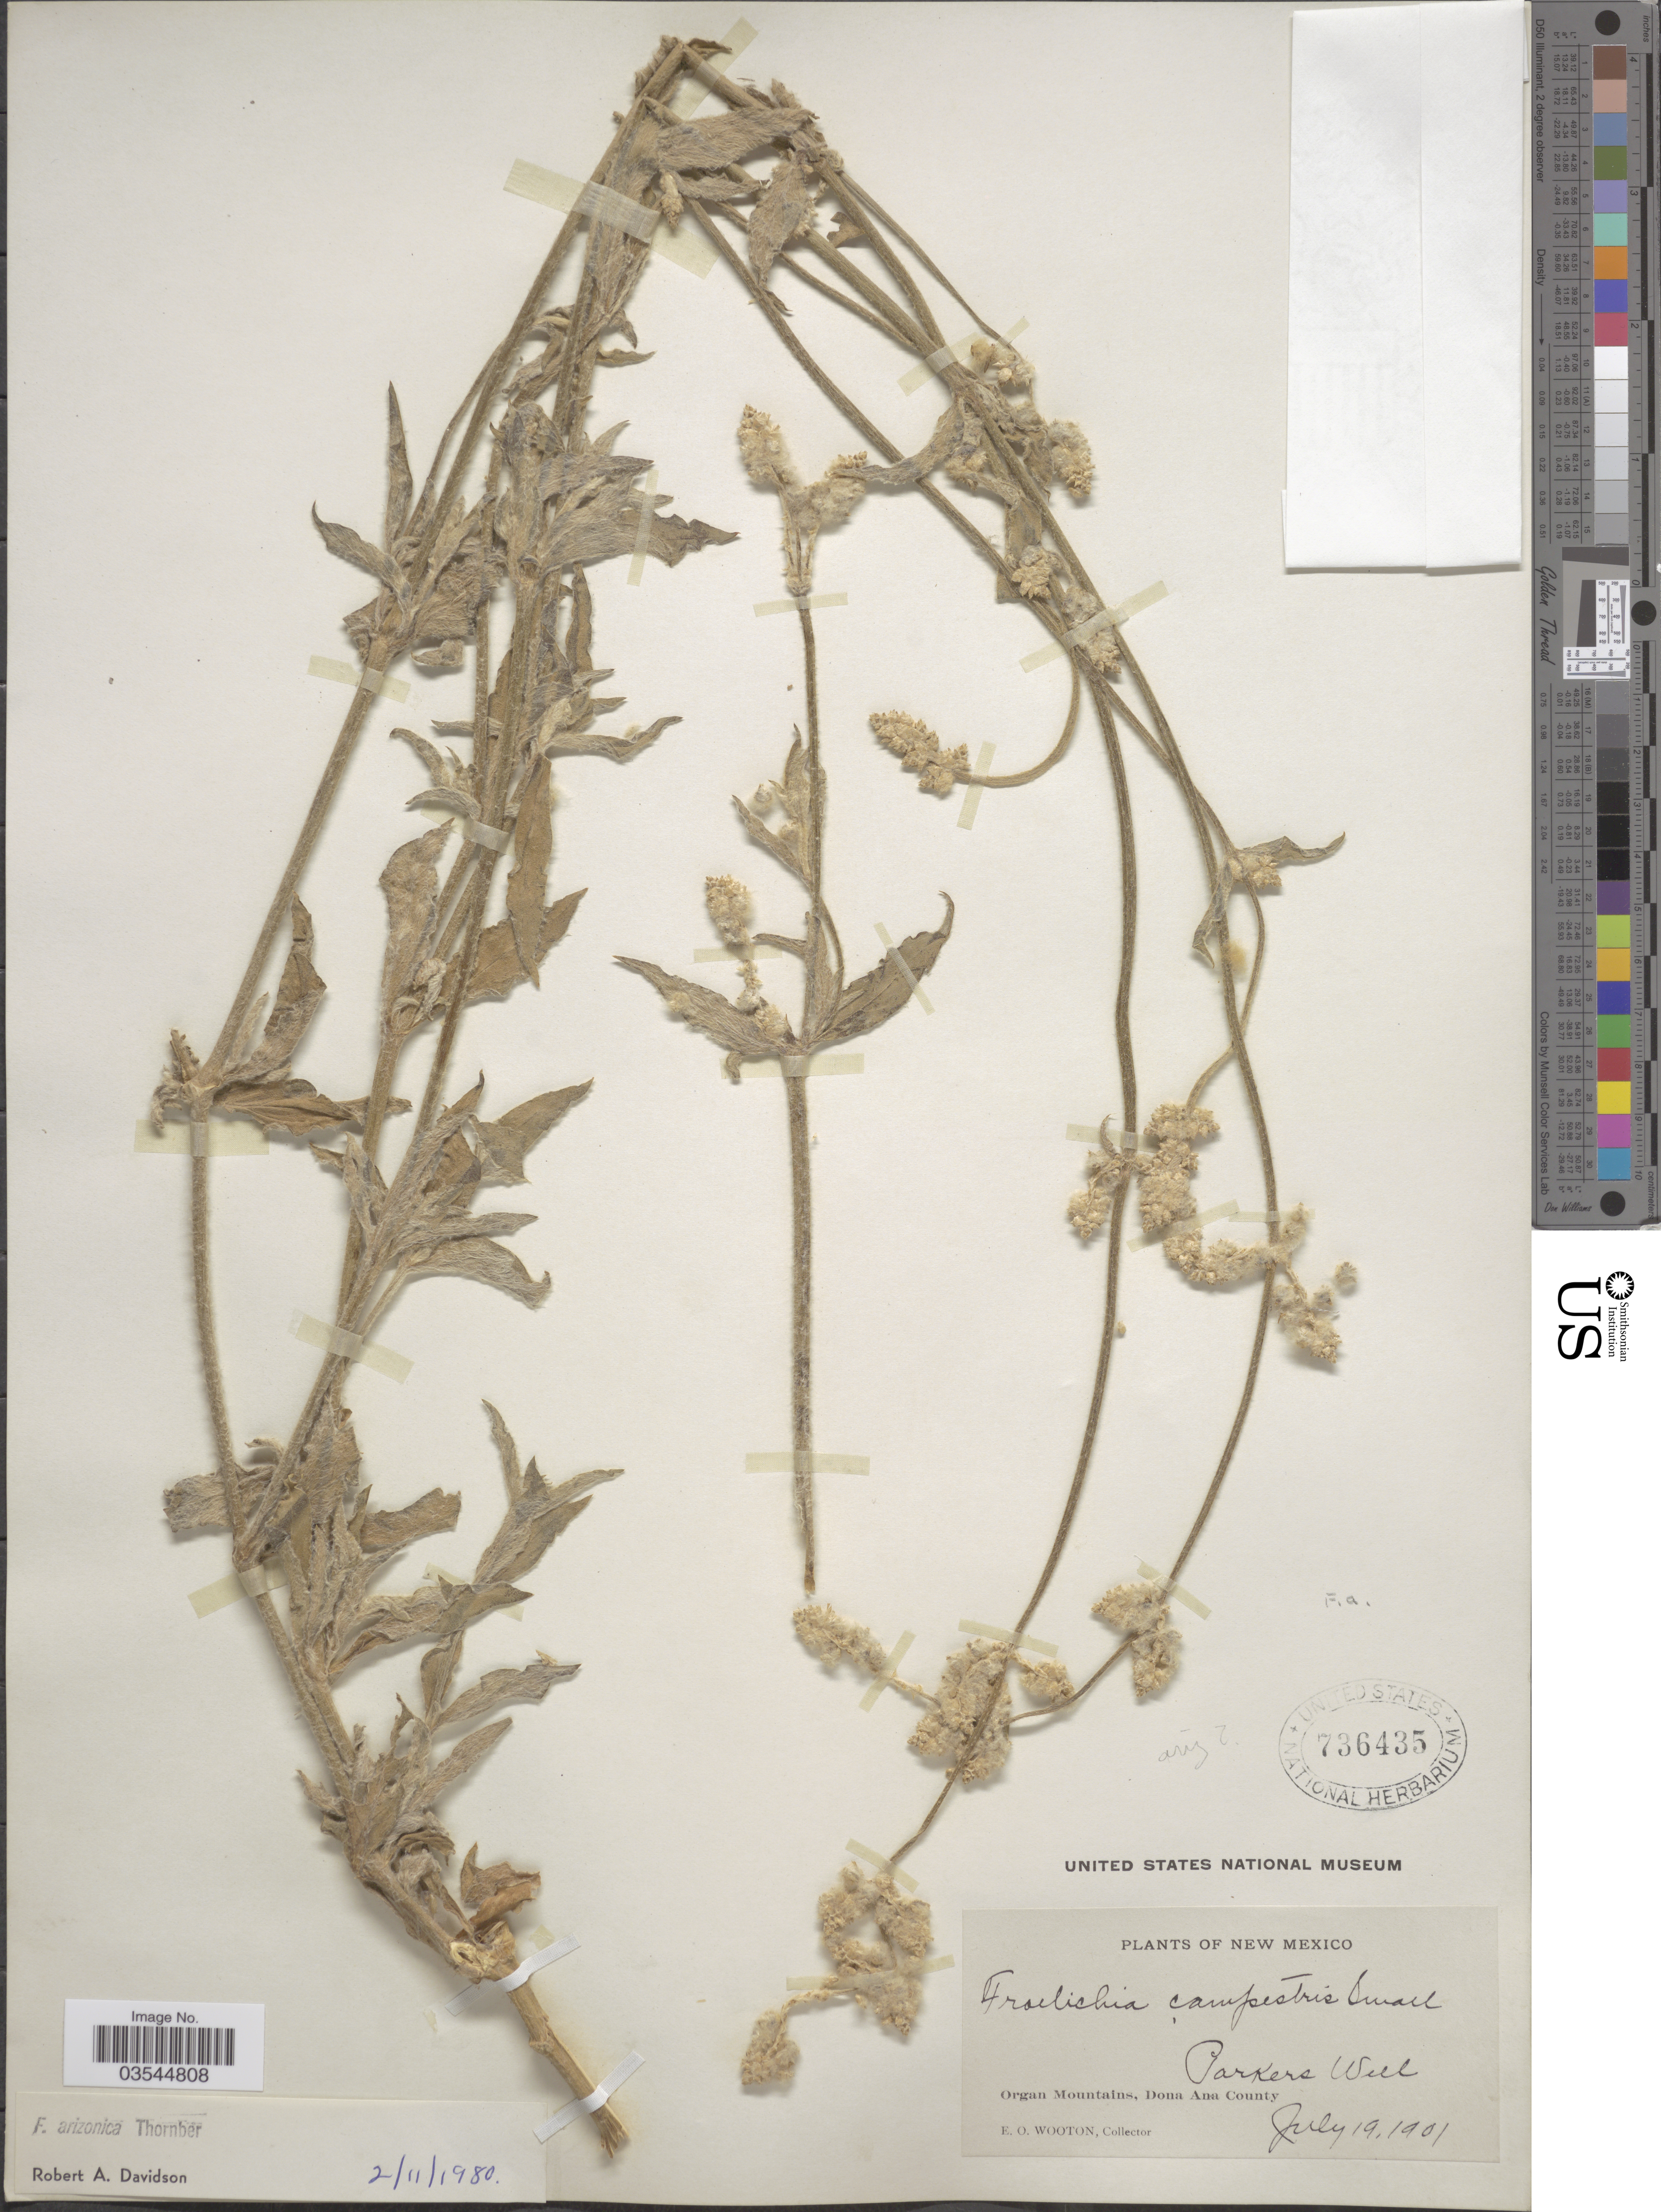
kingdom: Plantae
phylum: Tracheophyta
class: Magnoliopsida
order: Caryophyllales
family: Amaranthaceae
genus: Froelichia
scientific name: Froelichia arizonica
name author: Thornber ex Standl.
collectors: E. O. Wooton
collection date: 1901-07-19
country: United States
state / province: New Mexico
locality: Parkers Well. Organ Mountains, Dona Ana County.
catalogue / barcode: US 736435